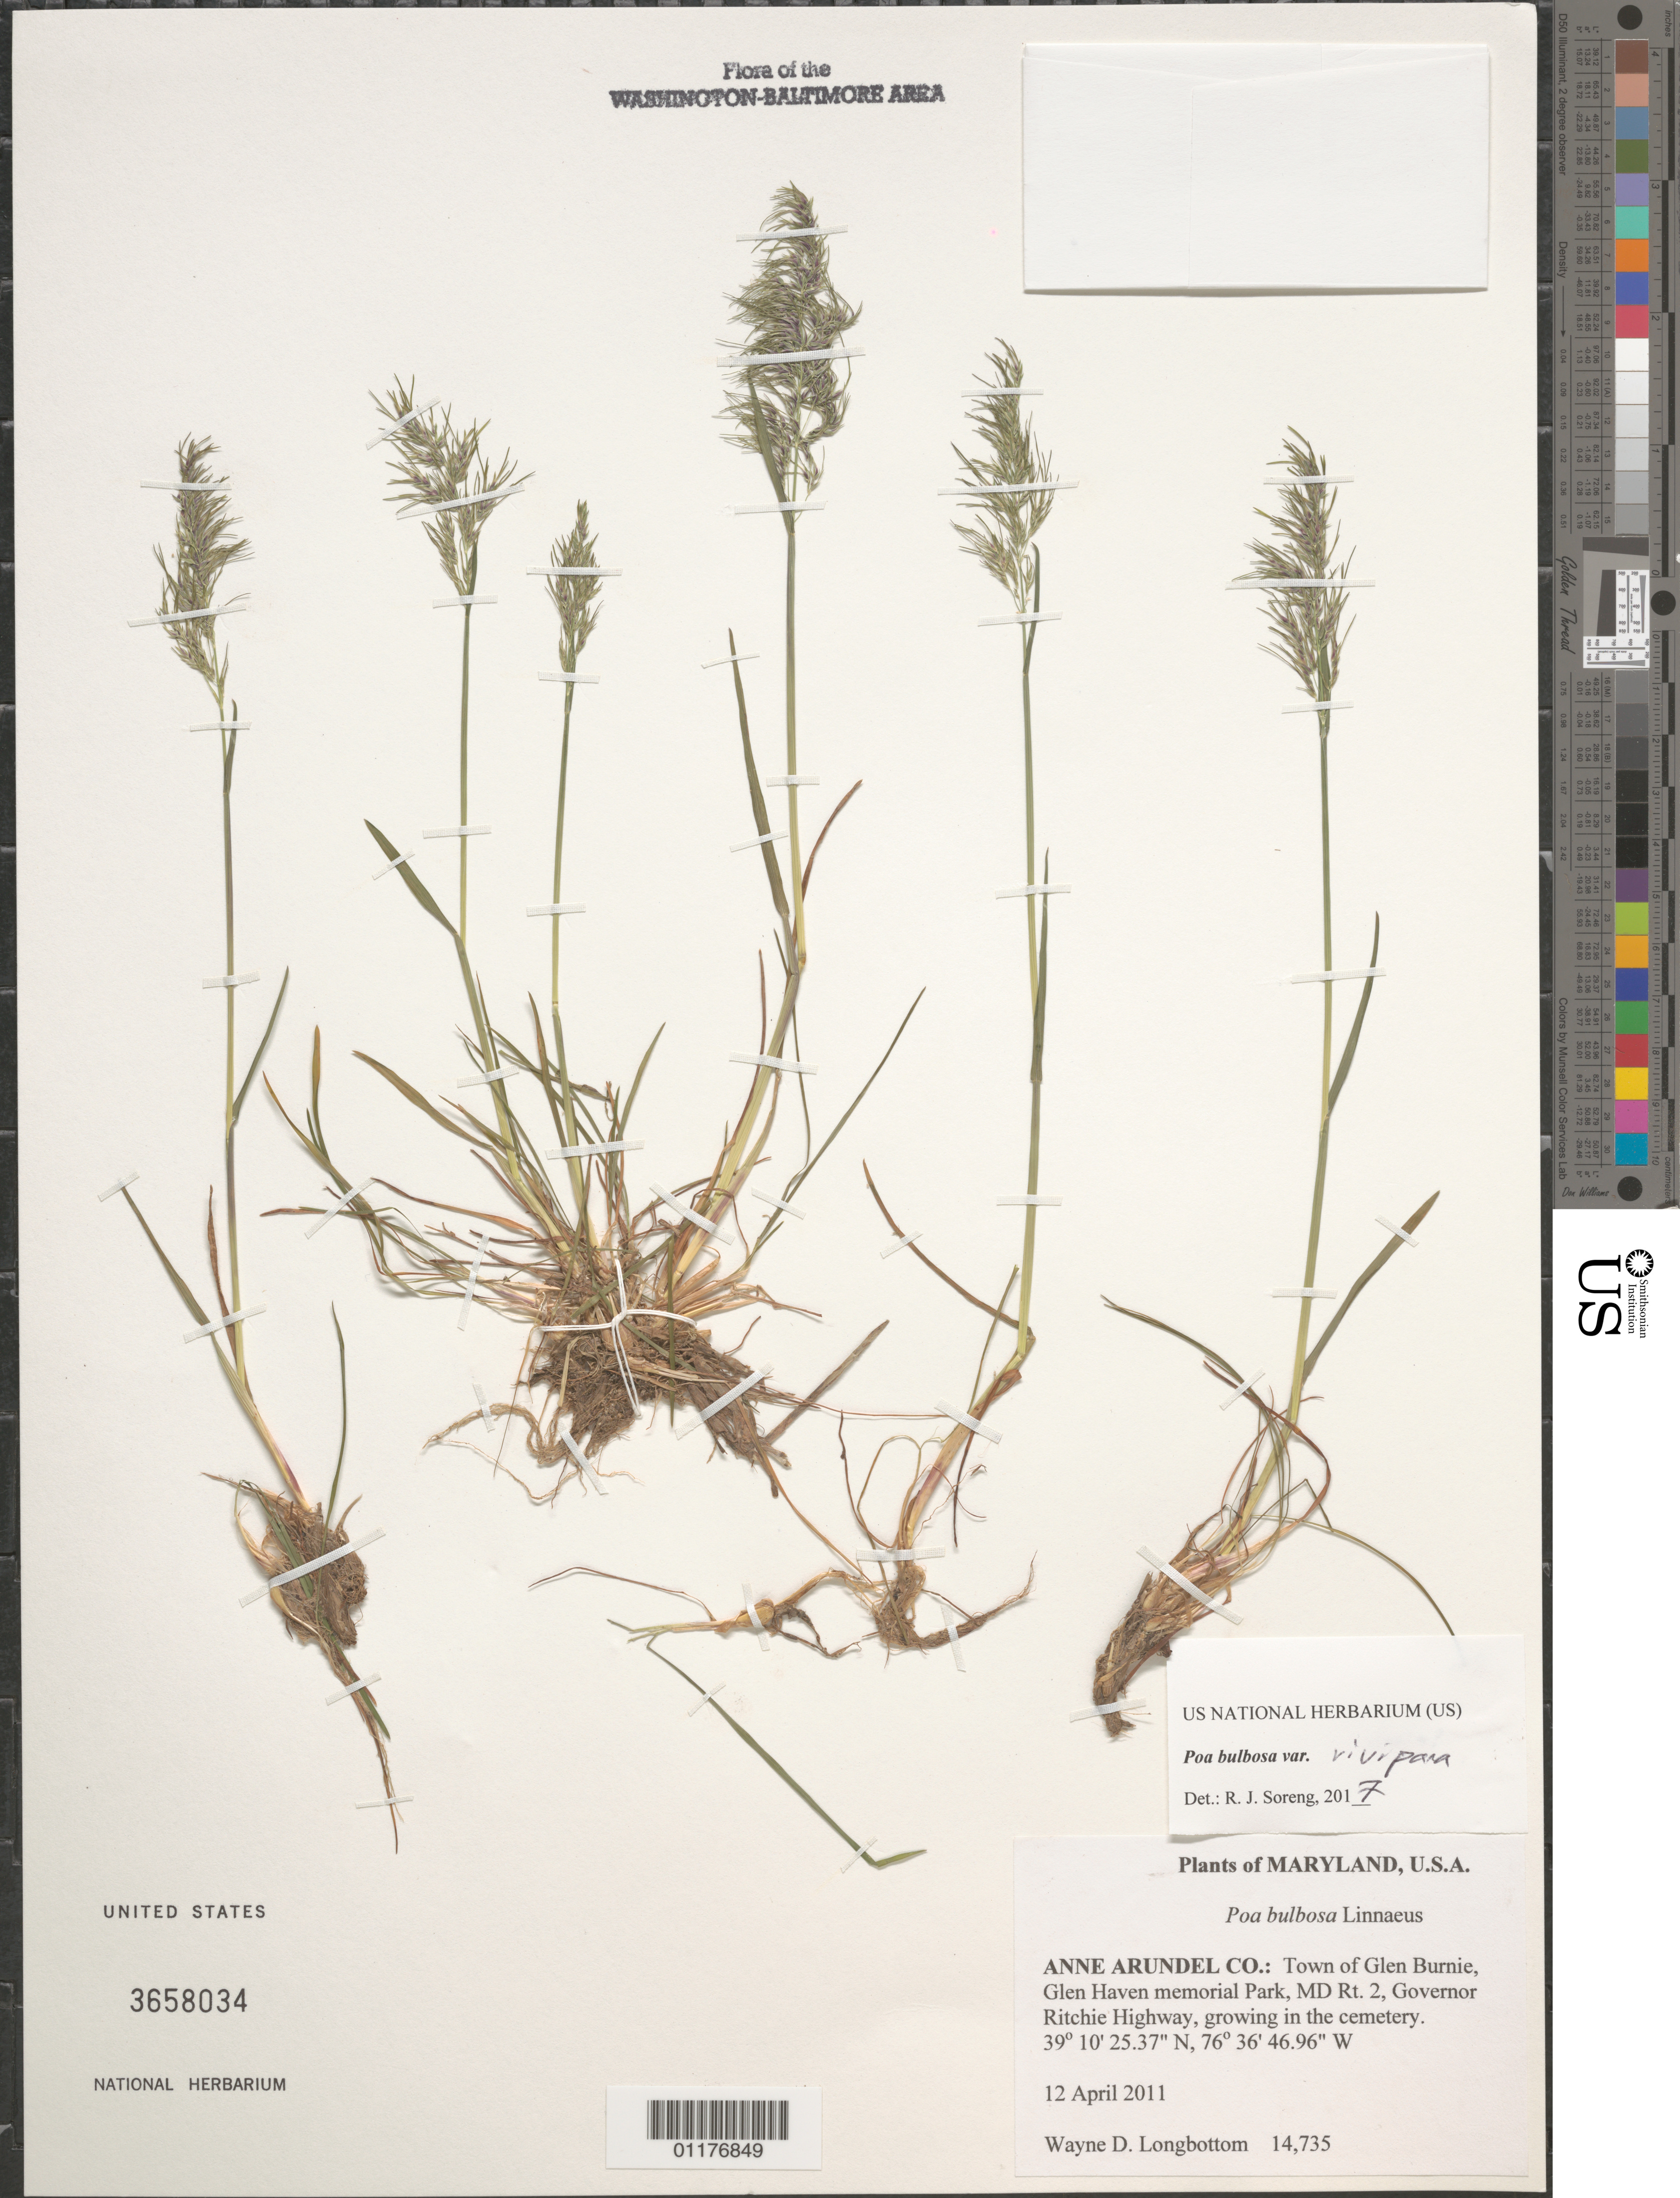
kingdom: Plantae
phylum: Tracheophyta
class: Liliopsida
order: Poales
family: Poaceae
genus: Poa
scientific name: Poa bulbosa subsp. bulbosa var. vivipara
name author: Koeler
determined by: Soreng, Robert J., Research Associate (BOT), Smithsonian Institution - National Museum of Natural History (UNITED STATES)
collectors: W. D. Longbottom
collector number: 14735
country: United States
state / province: Maryland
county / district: Anne Arundel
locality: Glen Burnie, Glen Haven memorial Park, MD Rt. 2 Governor Ritchie Highway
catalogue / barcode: US 3658034